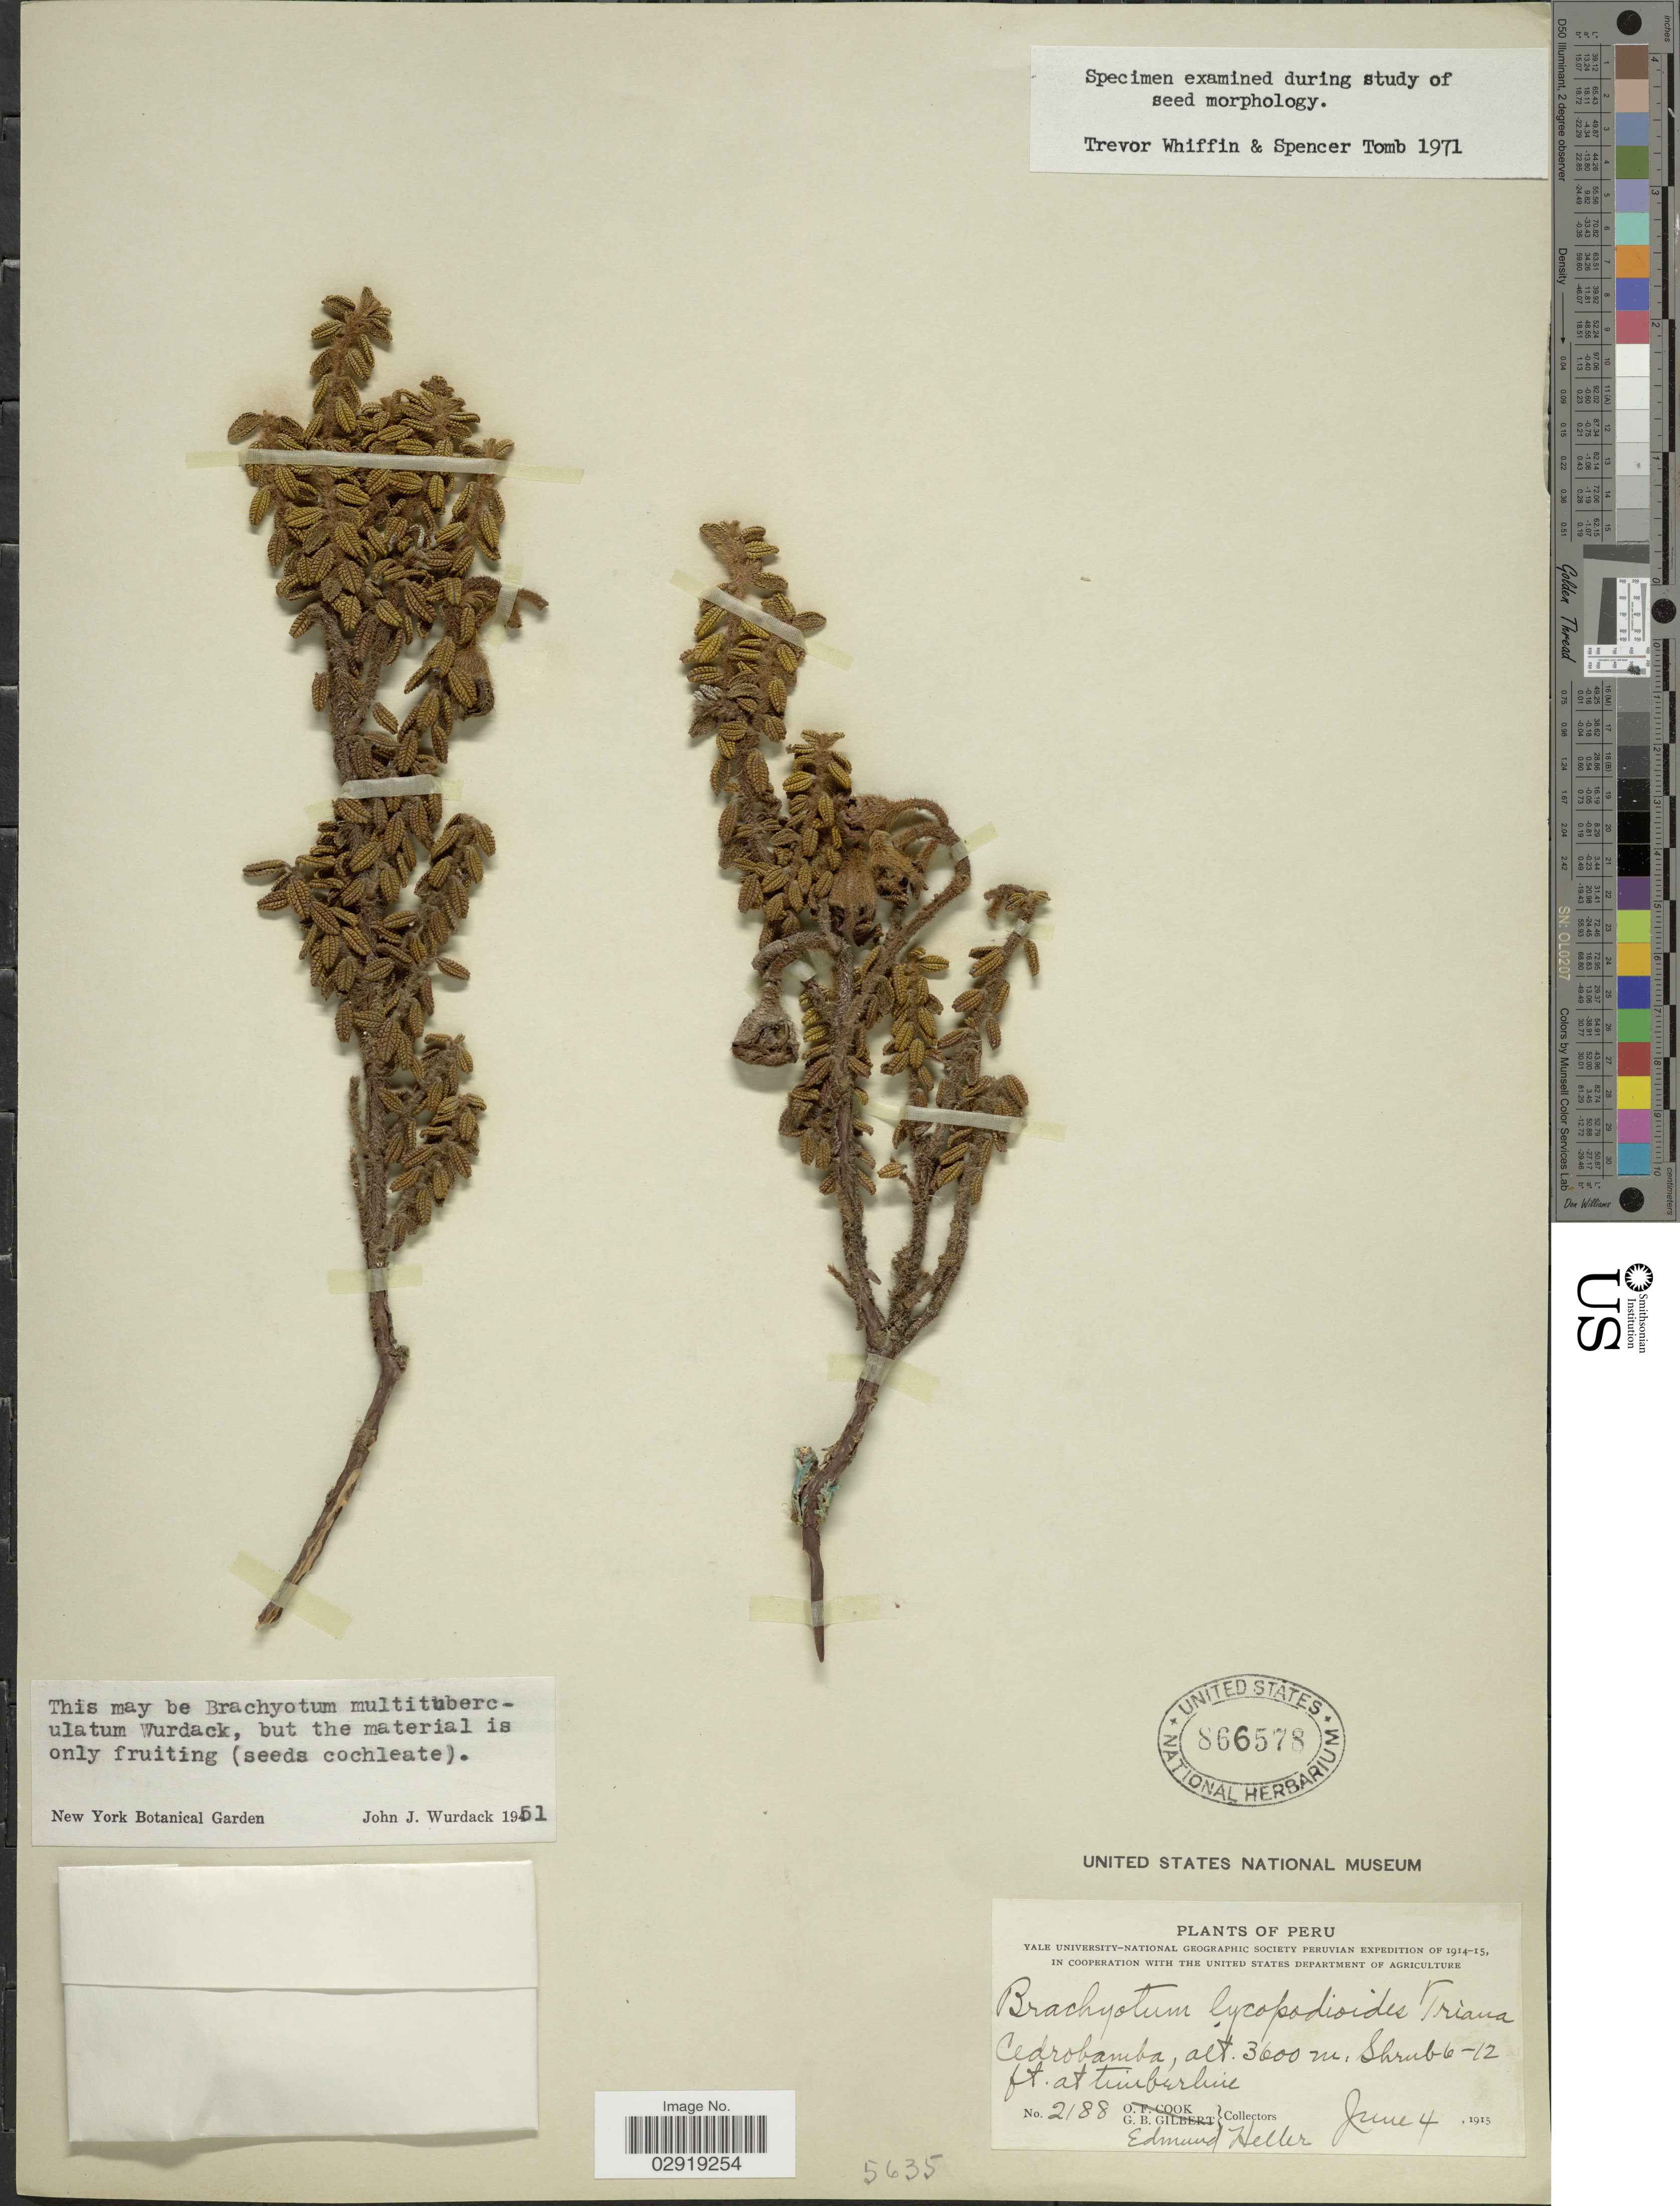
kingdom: Plantae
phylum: Tracheophyta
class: Magnoliopsida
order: Myrtales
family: Melastomataceae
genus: Brachyotum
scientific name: Brachyotum multituberculatum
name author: Wurdack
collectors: E. Heller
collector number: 2188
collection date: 1915-06-04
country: Peru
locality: Cedrobamba.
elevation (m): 3600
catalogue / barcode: US 866578